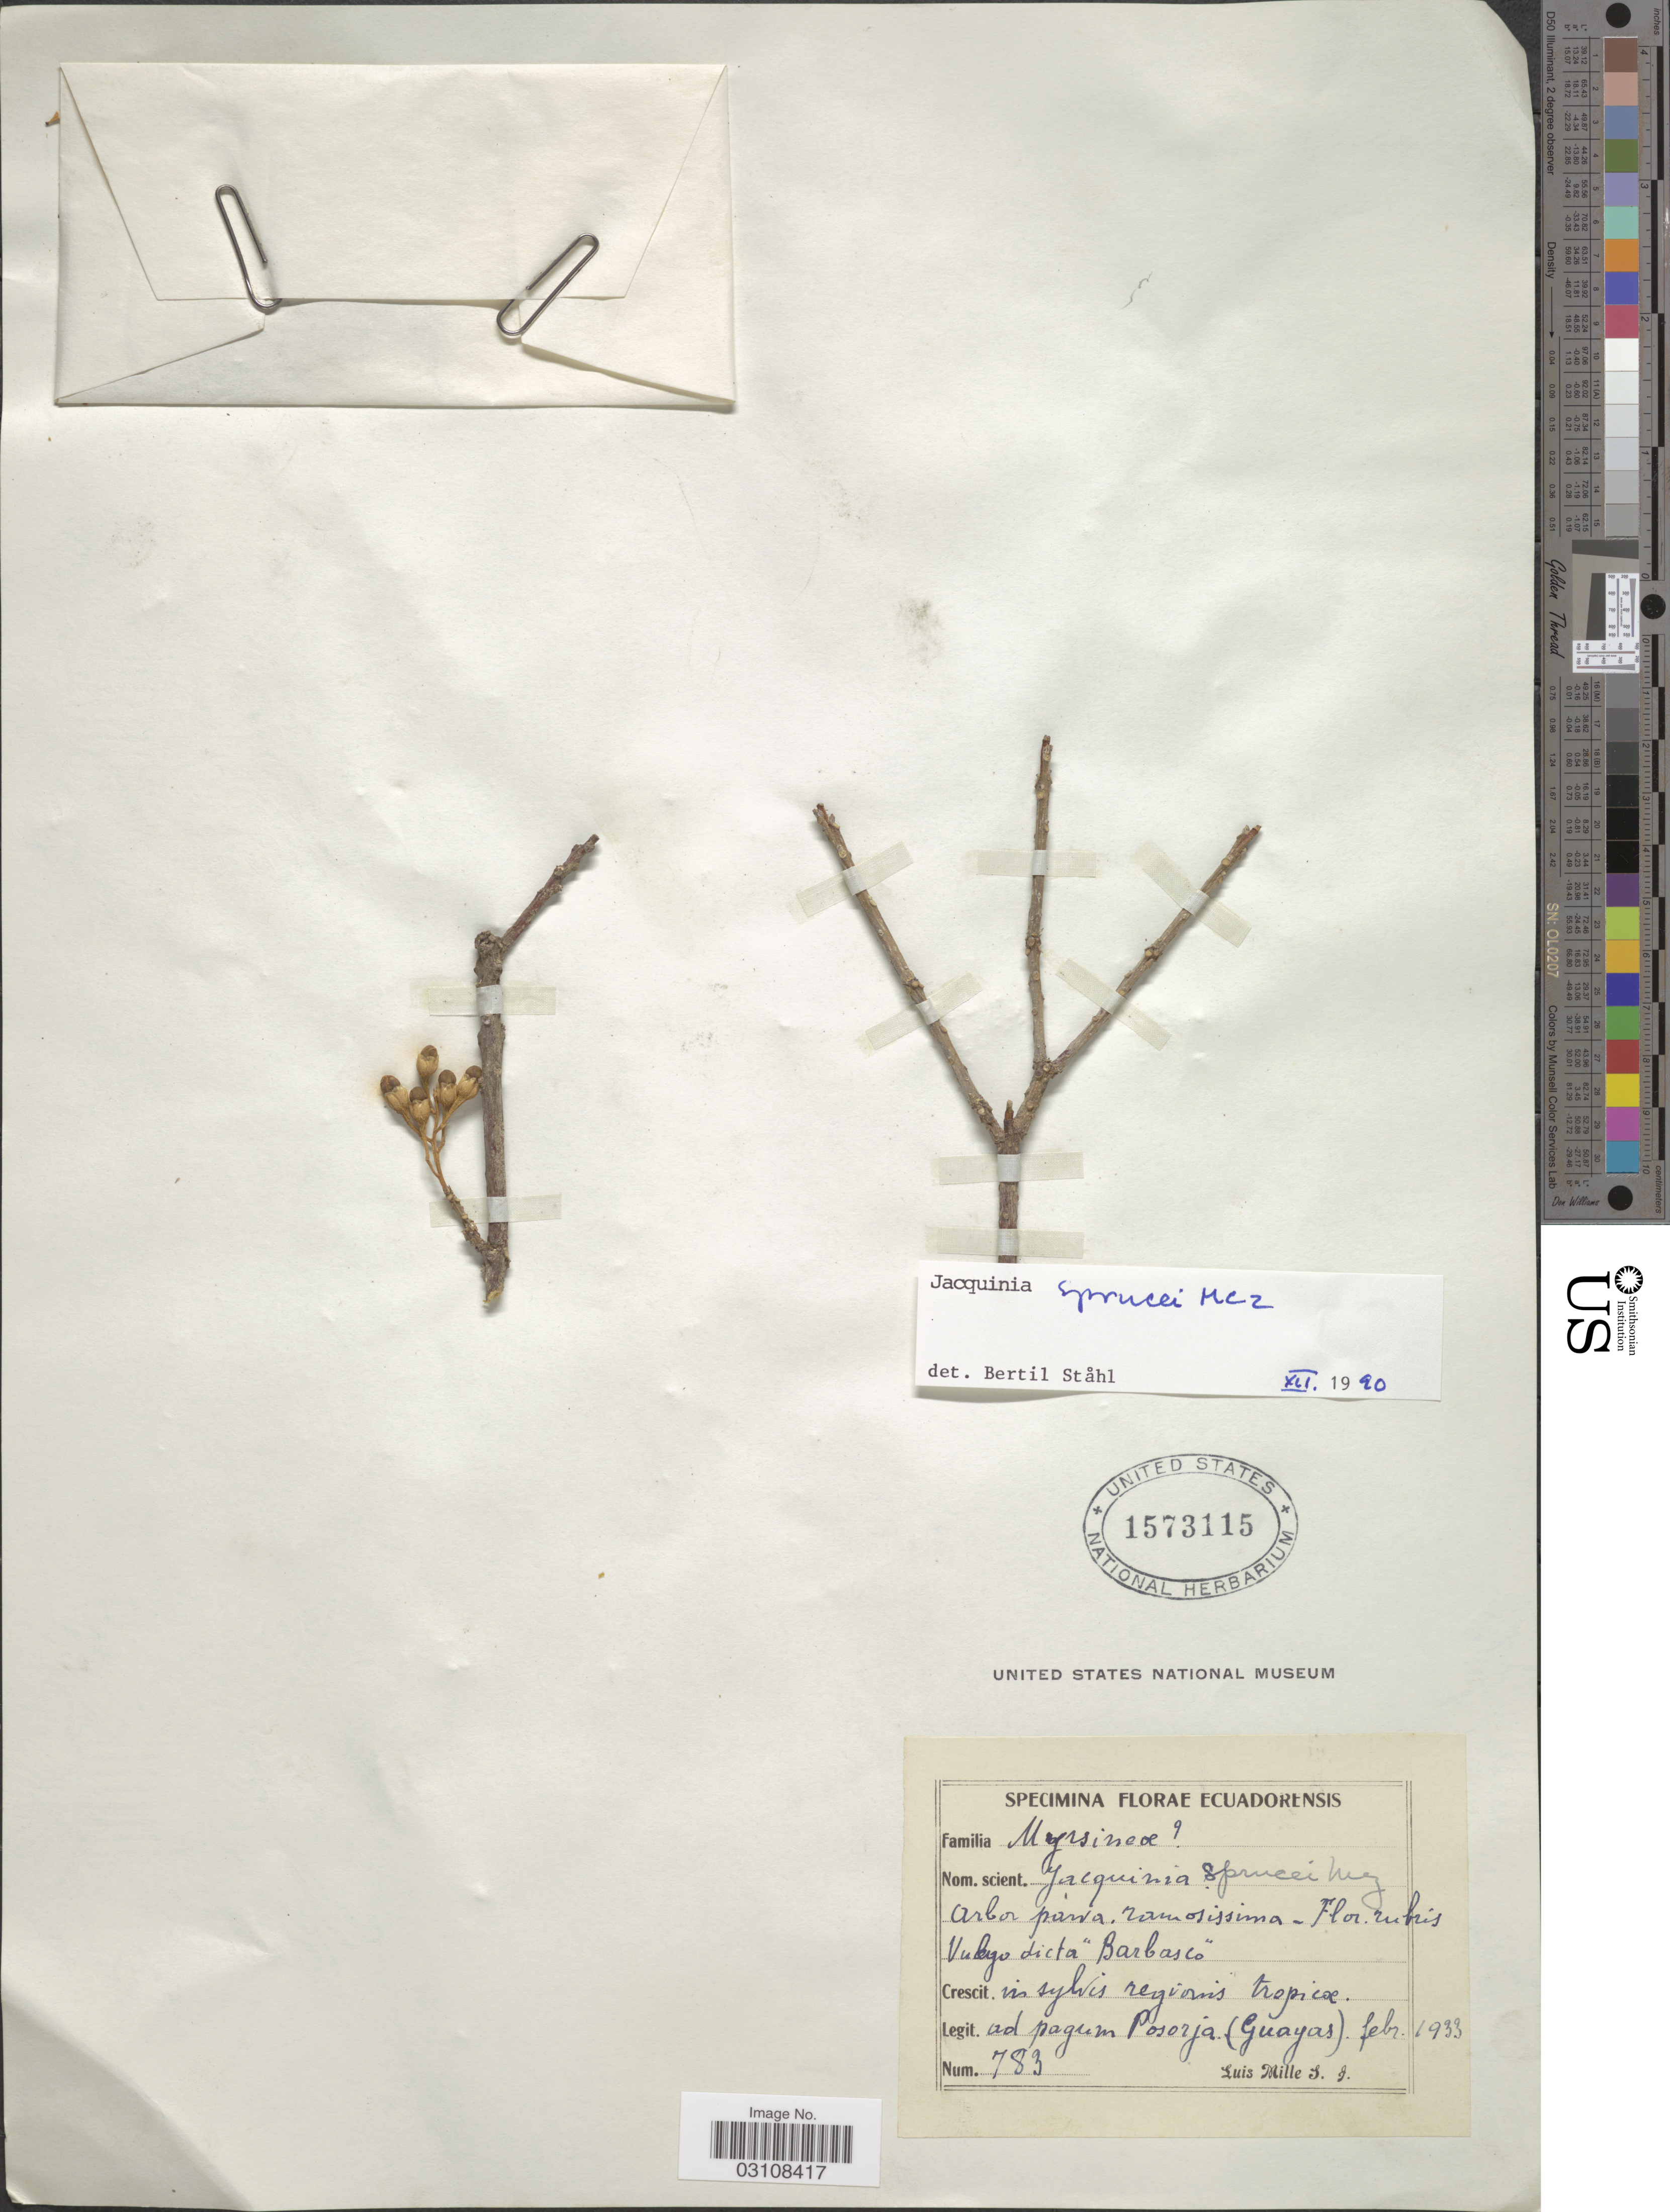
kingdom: Plantae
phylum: Tracheophyta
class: Magnoliopsida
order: Ericales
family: Primulaceae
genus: Bonellia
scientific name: Bonellia sprucei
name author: (Mez) B. Ståhl & Källersjö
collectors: L. Mille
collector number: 783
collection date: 1933-02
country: Ecuador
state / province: Guayas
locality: In sylvis regionis tropicae, ad pagum Posorja.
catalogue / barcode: US 1573115